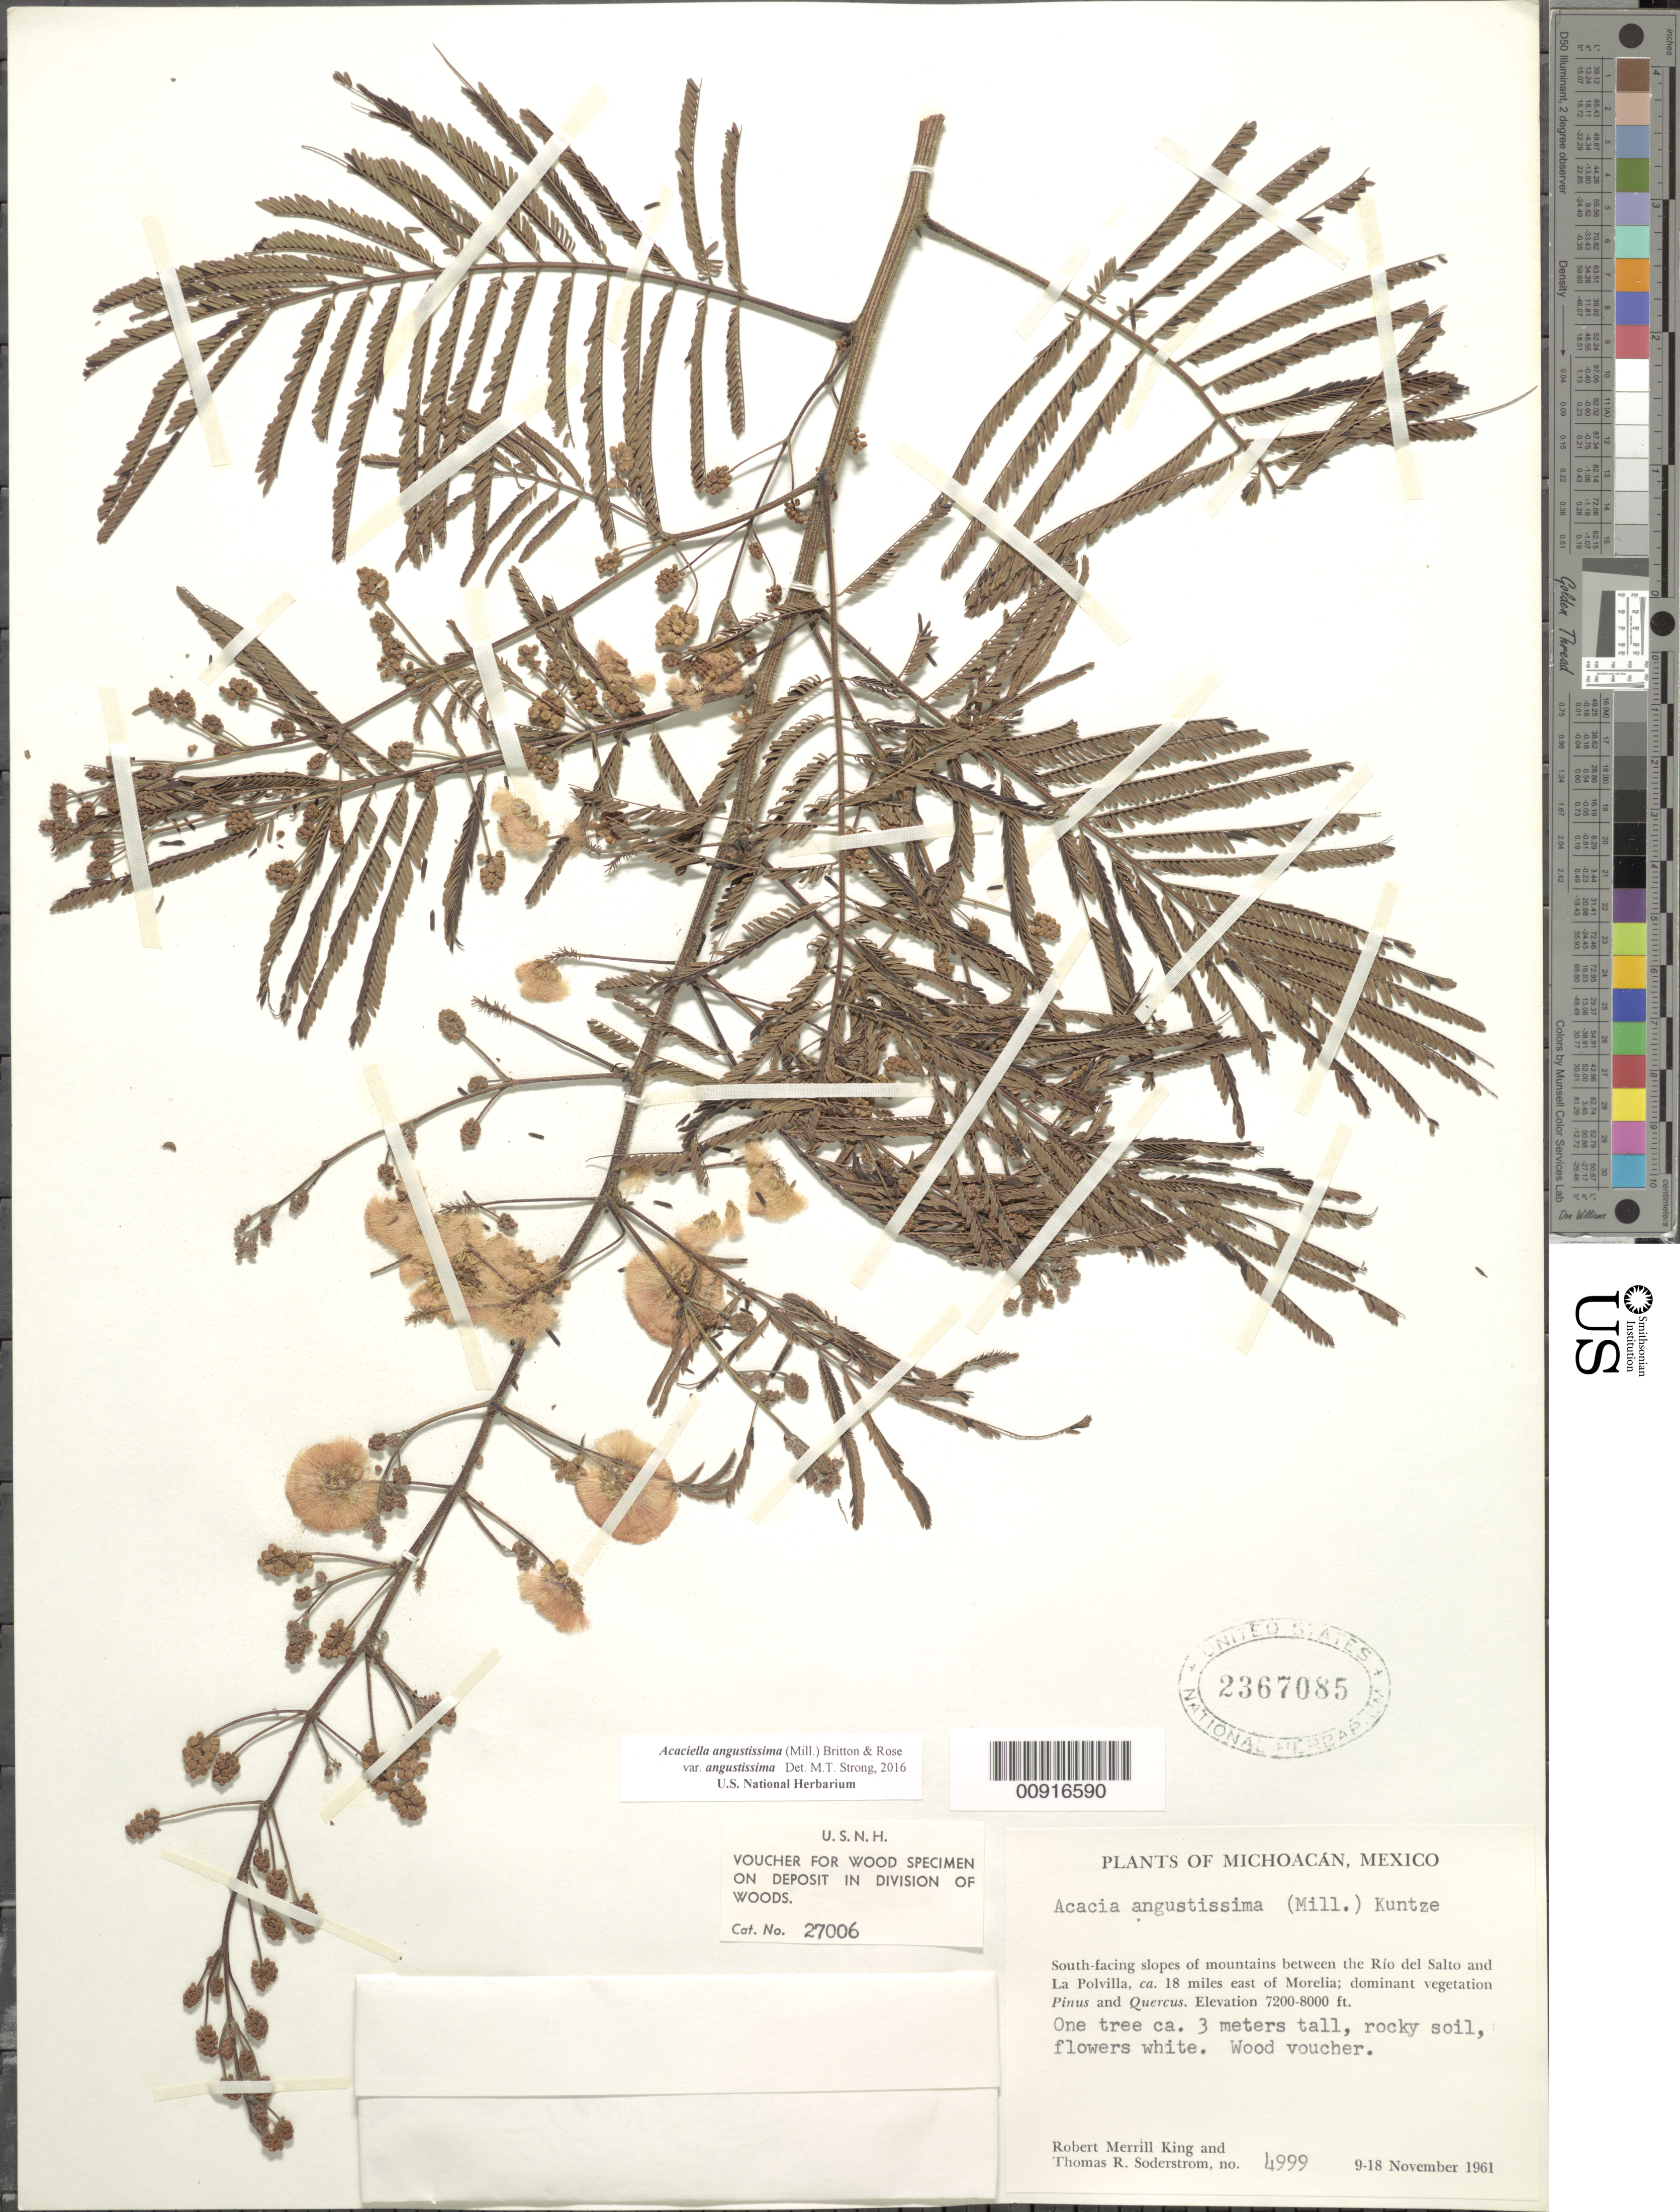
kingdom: Plantae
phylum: Tracheophyta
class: Magnoliopsida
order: Fabales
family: Fabaceae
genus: Acaciella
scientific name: Acaciella angustissima var. angustissima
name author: (Mill.) Britton & Rose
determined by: Strong, M. T., (US), Smithsonian Institution - National Museum of Natural History (UNITED STATES)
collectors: R. M. King & T. R. Soderstrom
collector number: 4999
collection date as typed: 09 Nov 1961 to 18 Nov 1961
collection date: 1961-11-09/1961-11-18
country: Mexico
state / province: Michoacán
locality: South-facing slopes of mountains between the Río del Salto and La Polvilla, ca. 18 miles east of Morelia.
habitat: Dominant vegetation Pinus and Quercus. Rocky soil.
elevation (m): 2195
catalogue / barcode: US 2367085